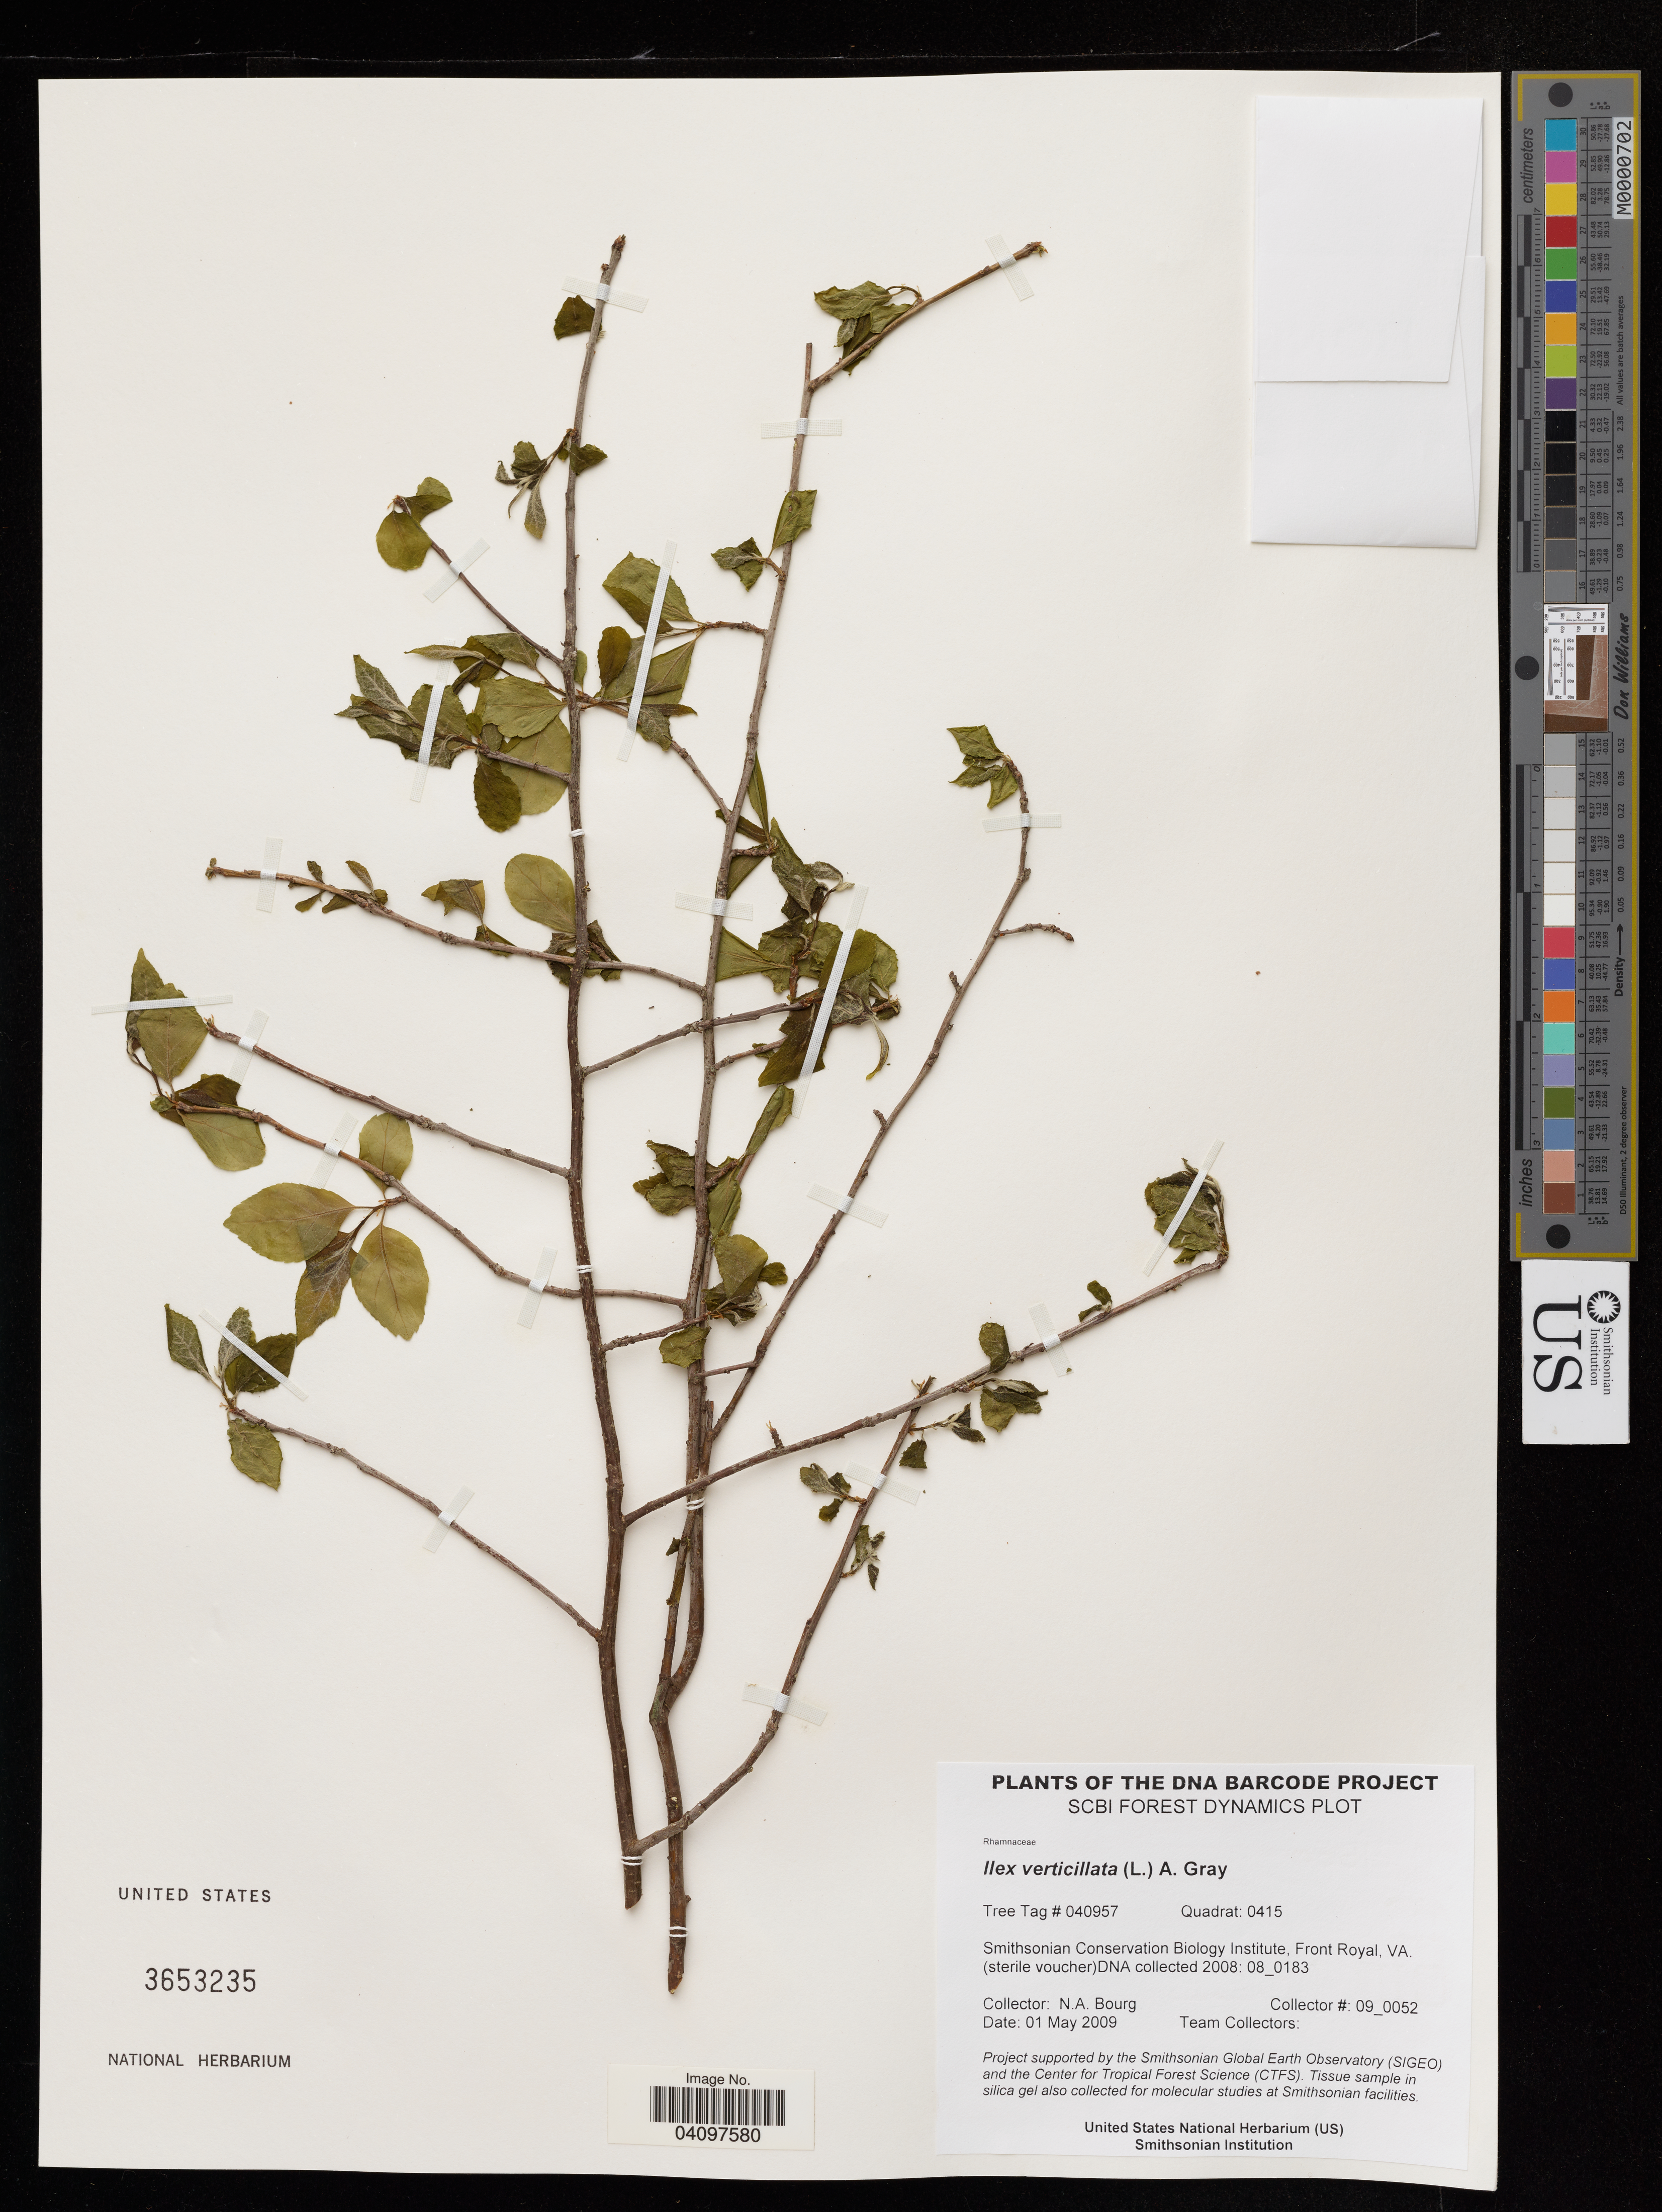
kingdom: Plantae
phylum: Tracheophyta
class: Magnoliopsida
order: Aquifoliales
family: Aquifoliaceae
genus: Ilex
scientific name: Ilex verticillata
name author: (L.) A. Gray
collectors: N. A. Bourg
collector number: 09_0052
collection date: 2009-05-01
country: United States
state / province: Virginia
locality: Smithsonian Conservation Biology Institute, Front Royal.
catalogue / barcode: US 3653235